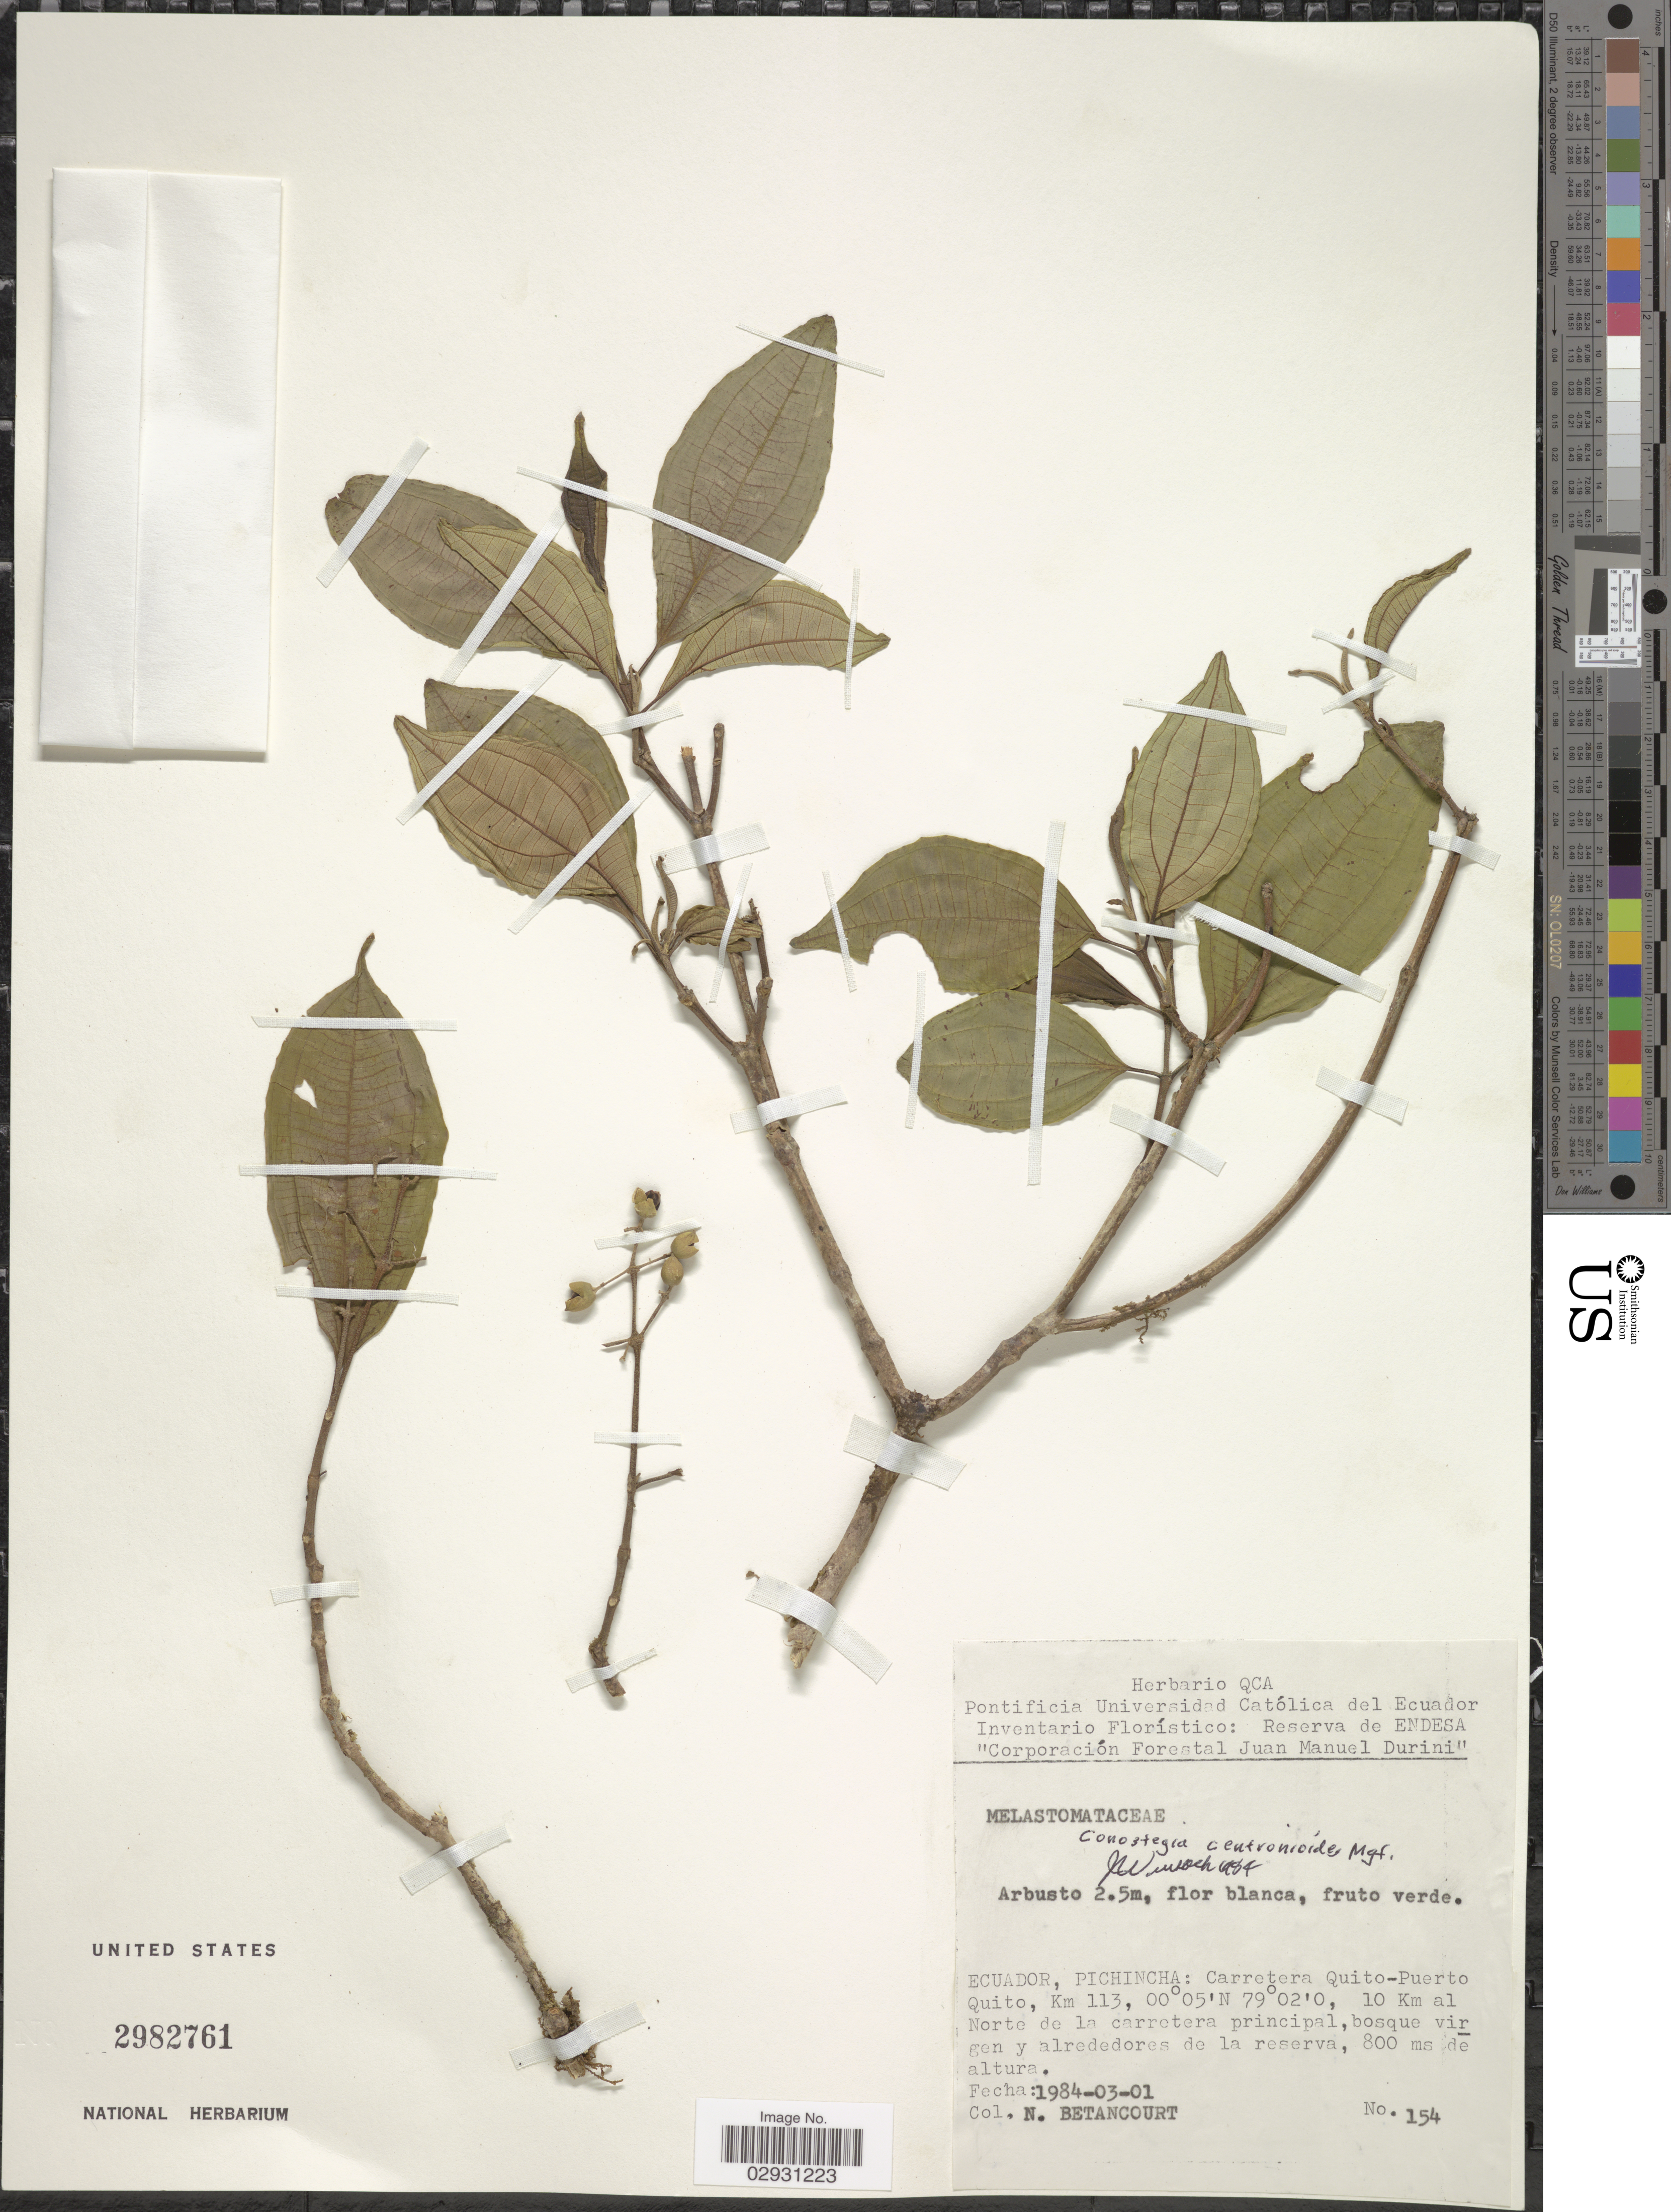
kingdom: Plantae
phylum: Tracheophyta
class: Magnoliopsida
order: Myrtales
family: Melastomataceae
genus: Conostegia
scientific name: Conostegia centronioides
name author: Markgr.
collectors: N. Betancourt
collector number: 154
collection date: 1984-03-01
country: Ecuador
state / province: Pichincha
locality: Carretera Quito-Puerto Quito, Km 113, 10 Km al Norte de la carretera principal.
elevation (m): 800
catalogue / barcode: US 2982761